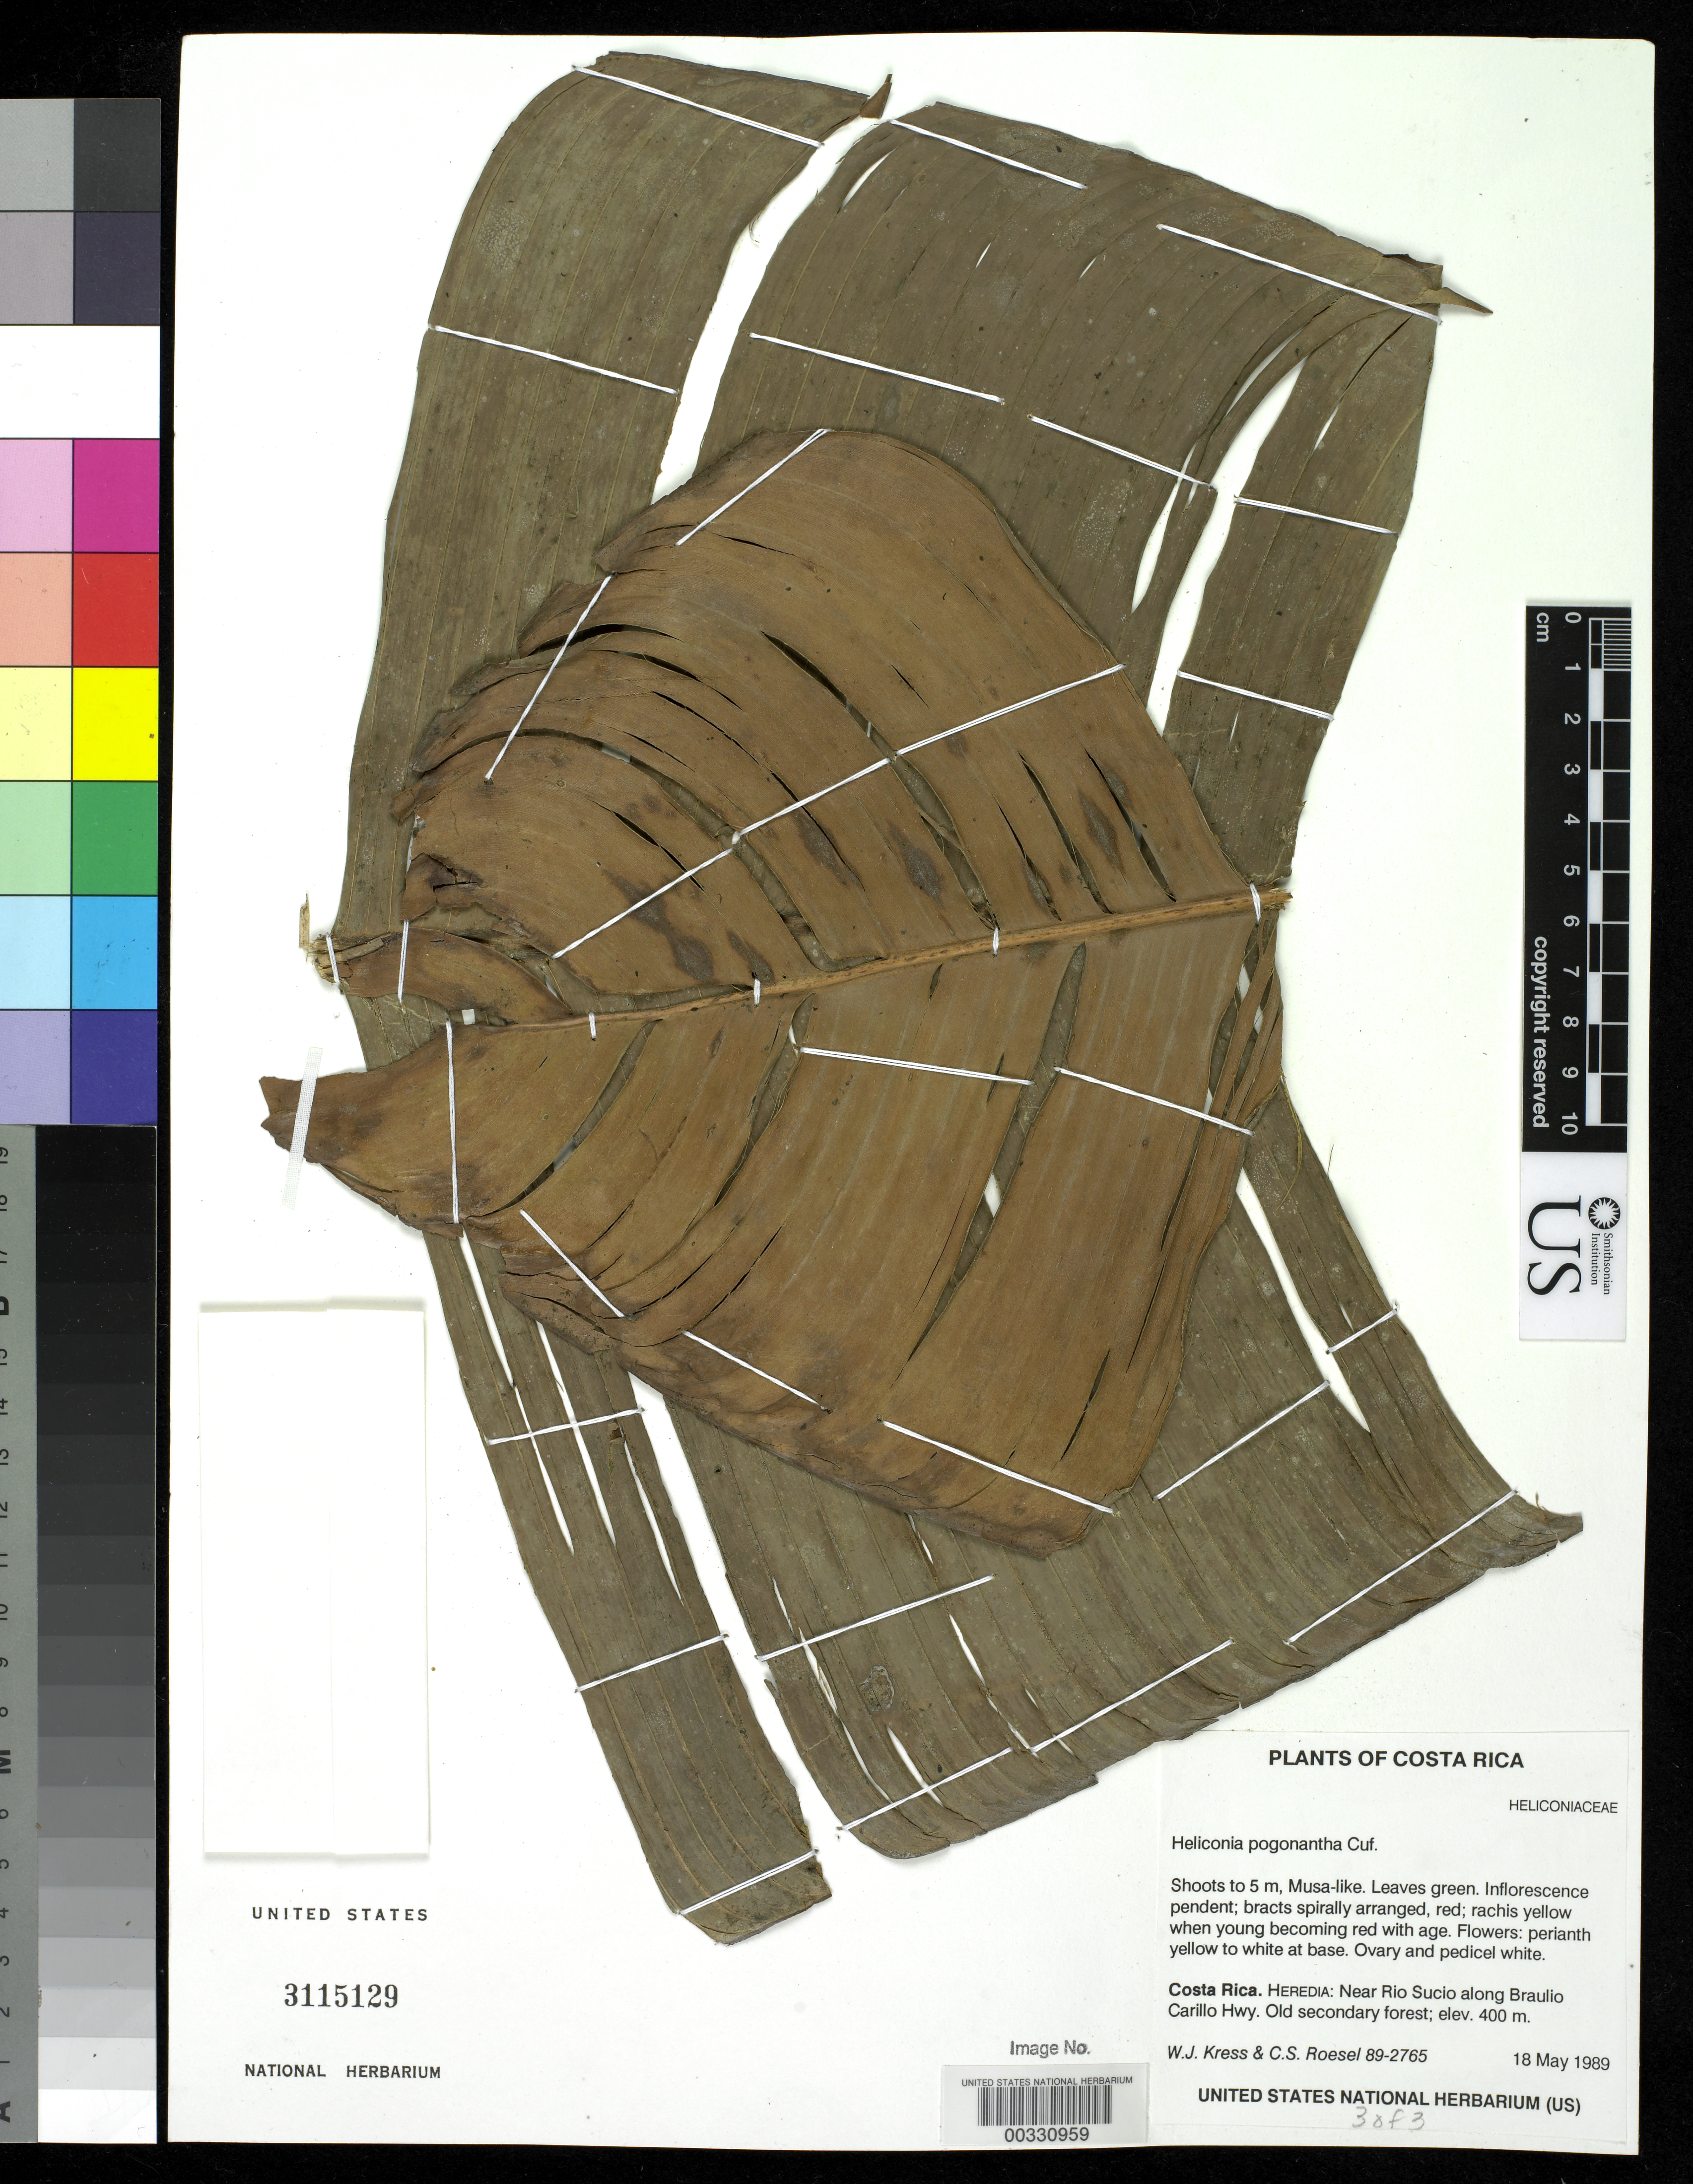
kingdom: Plantae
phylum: Tracheophyta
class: Liliopsida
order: Zingiberales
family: Heliconiaceae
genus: Heliconia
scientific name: Heliconia pogonantha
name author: Cufod.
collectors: W. J. Kress & C. S. Roesel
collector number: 89-2765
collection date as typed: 18 May 1989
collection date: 1989-05-18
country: Costa Rica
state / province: Heredia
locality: Near rio sucio along braulio carillo hwy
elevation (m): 400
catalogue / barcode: US 3115129